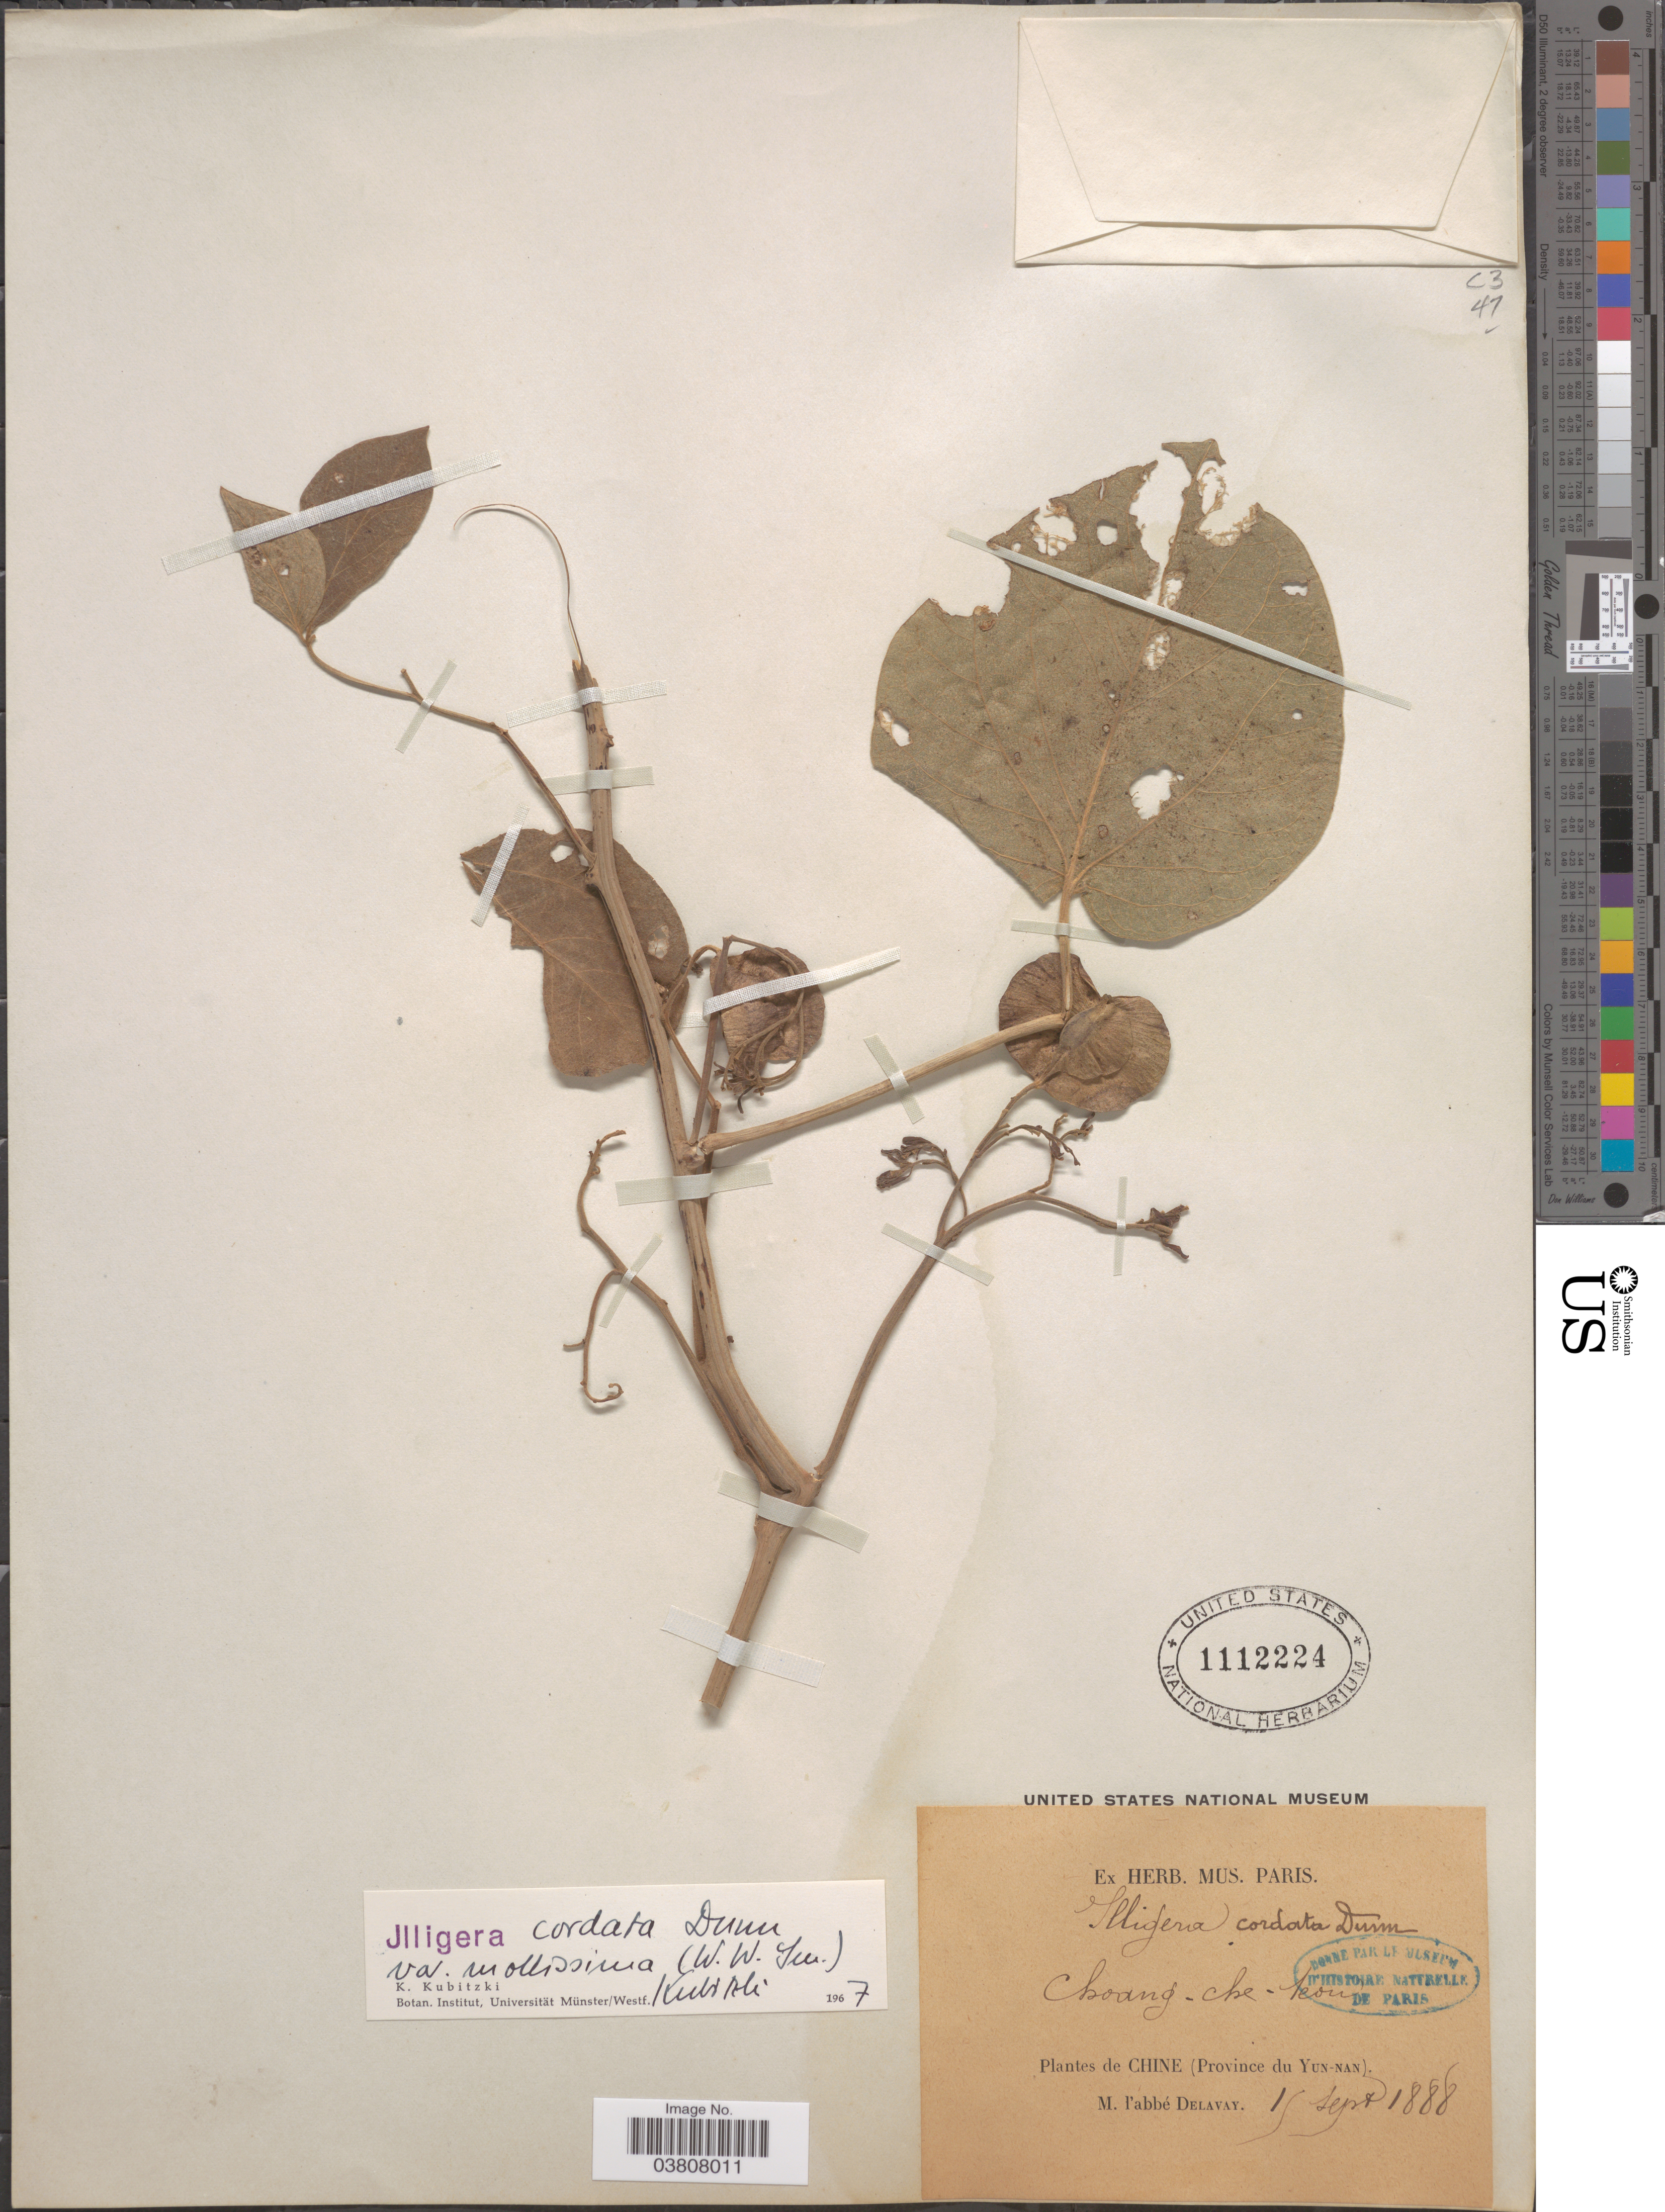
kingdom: Plantae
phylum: Tracheophyta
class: Magnoliopsida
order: Laurales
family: Hernandiaceae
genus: Illigera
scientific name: Illigera cordata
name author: Dunn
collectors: P. Delavay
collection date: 1888-09-15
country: China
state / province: Yunnan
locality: Choang-Che-Kow. [interpreted] Province du Yun-Nan.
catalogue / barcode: US 1112224